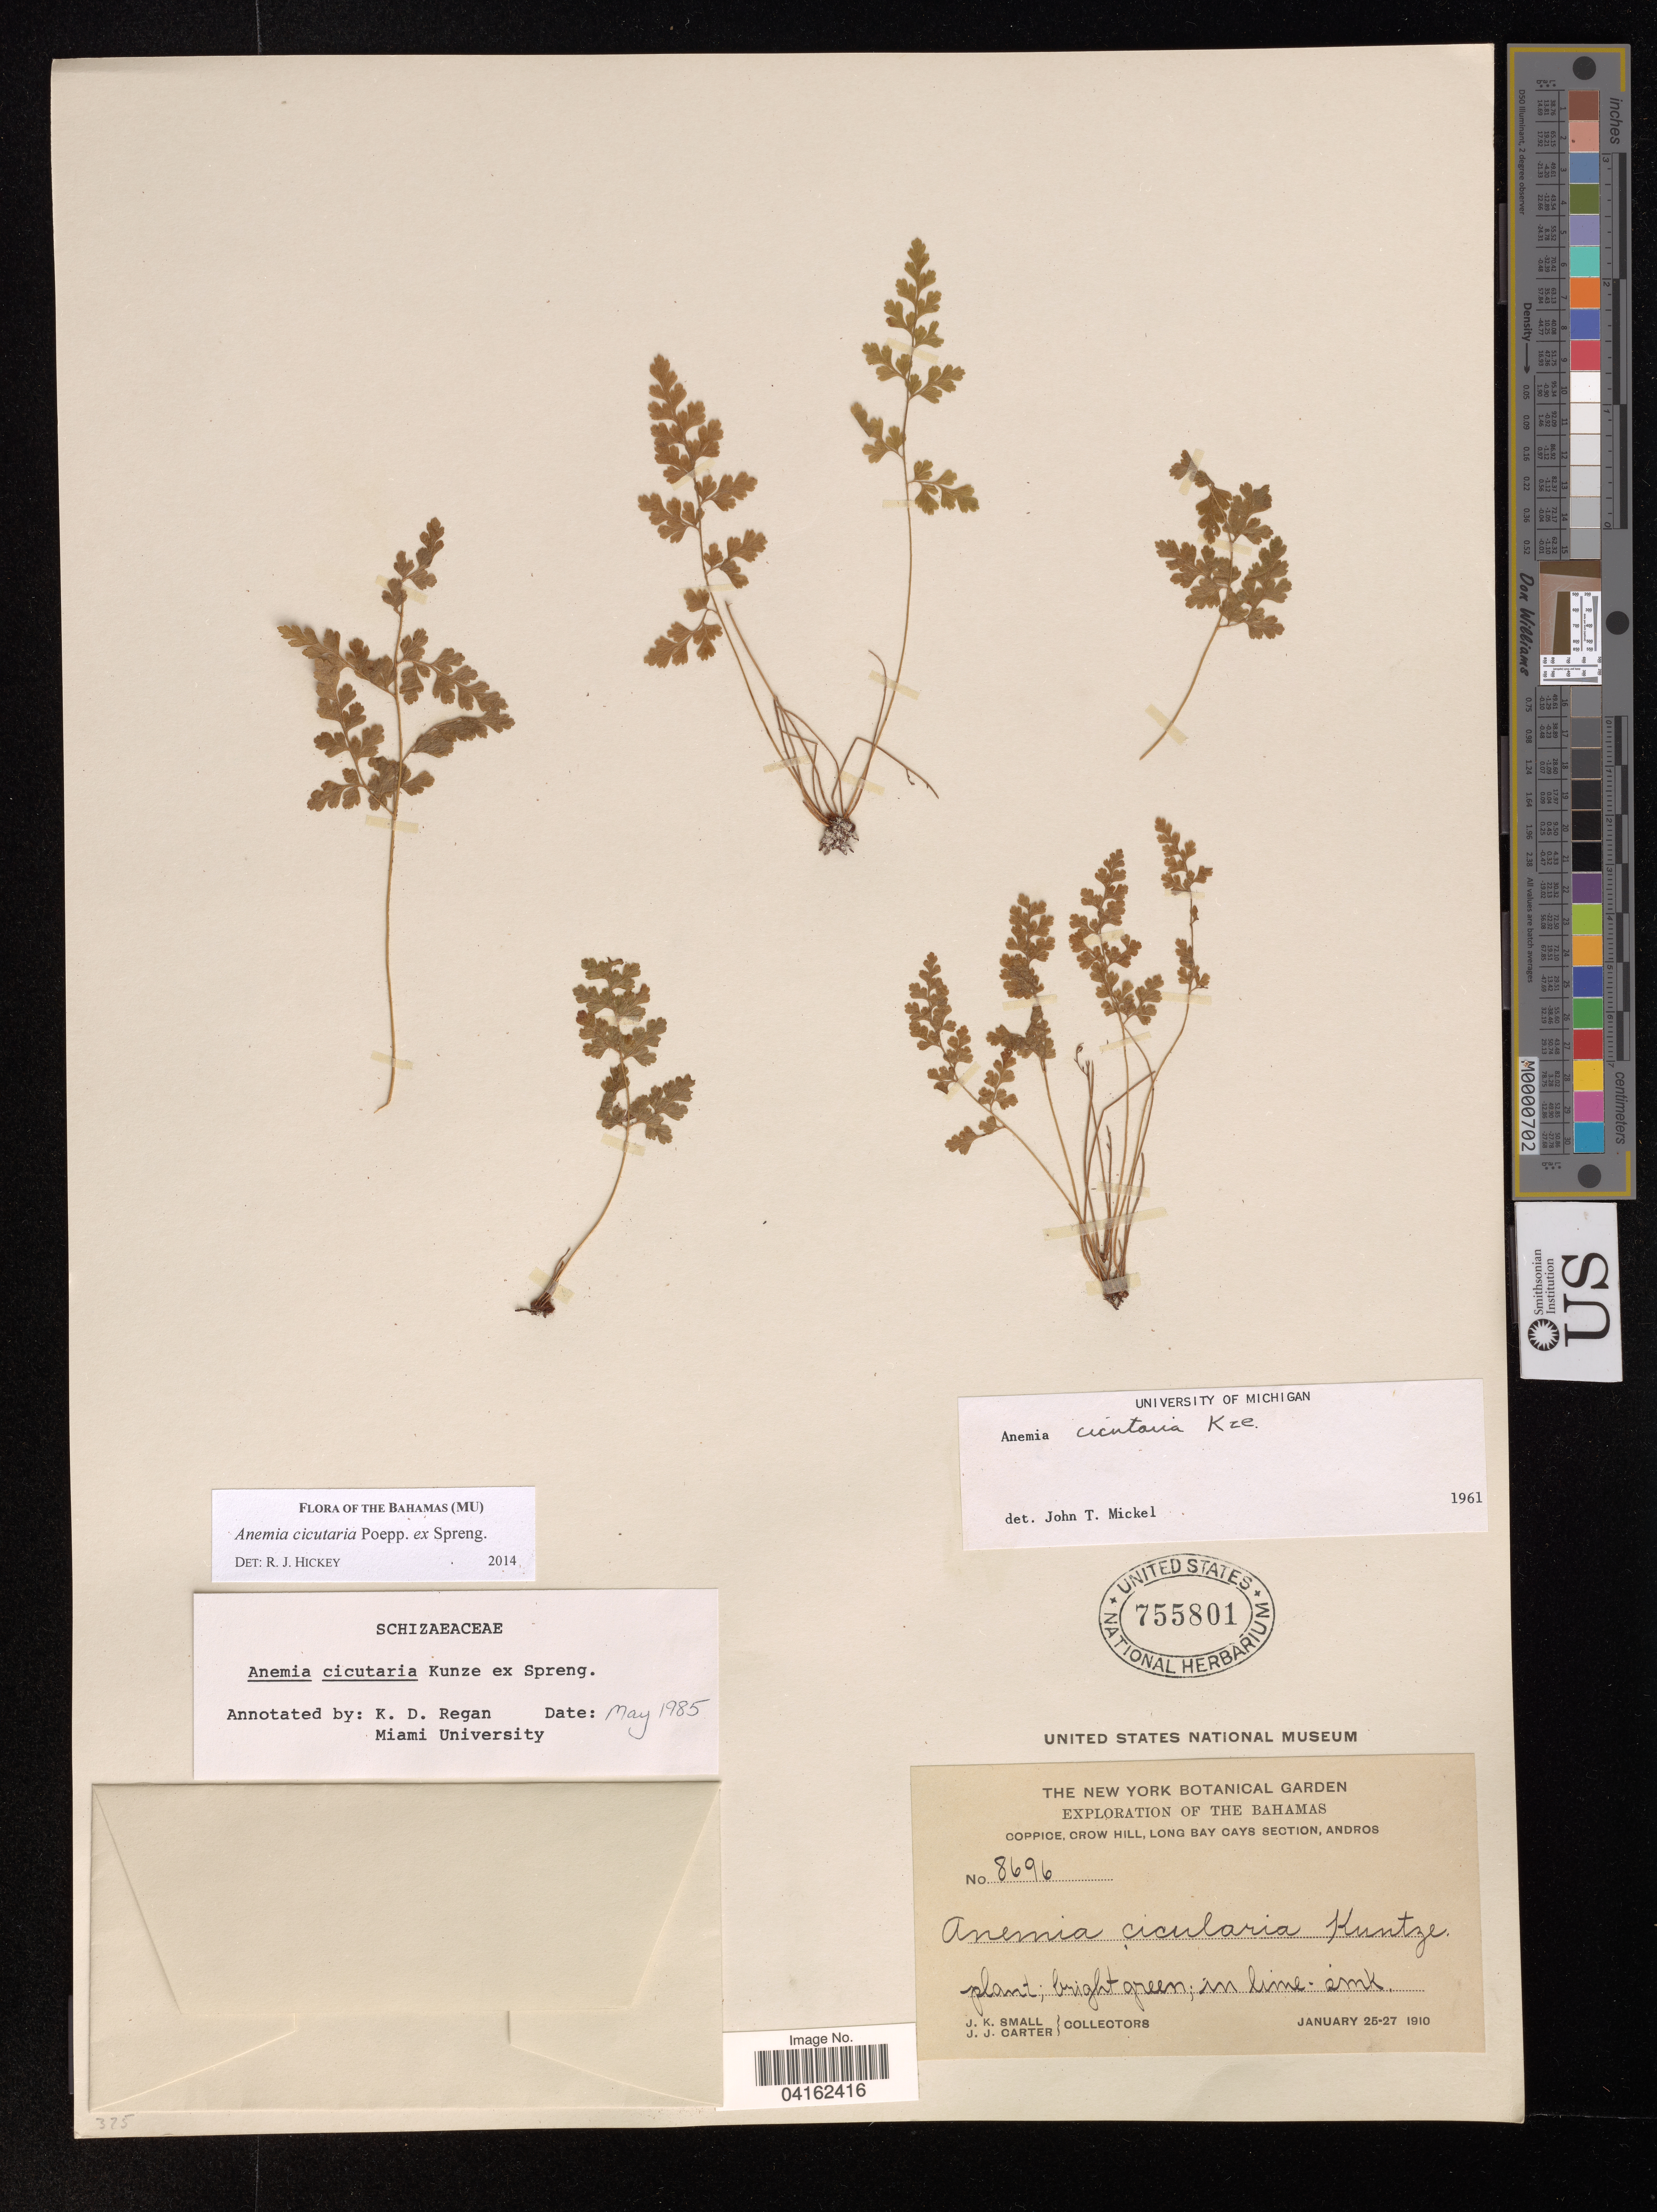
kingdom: Plantae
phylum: Tracheophyta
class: Polypodiopsida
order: Schizaeales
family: Anemiaceae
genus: Anemia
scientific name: Anemia cicutaria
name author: Kunze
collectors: J. K. Small & J. Carter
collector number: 8696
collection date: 1910-01-25/1910-01-27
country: Bahamas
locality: Coppice, Crow Hill, Long Bay Cays Section, Andros.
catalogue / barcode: US 755801